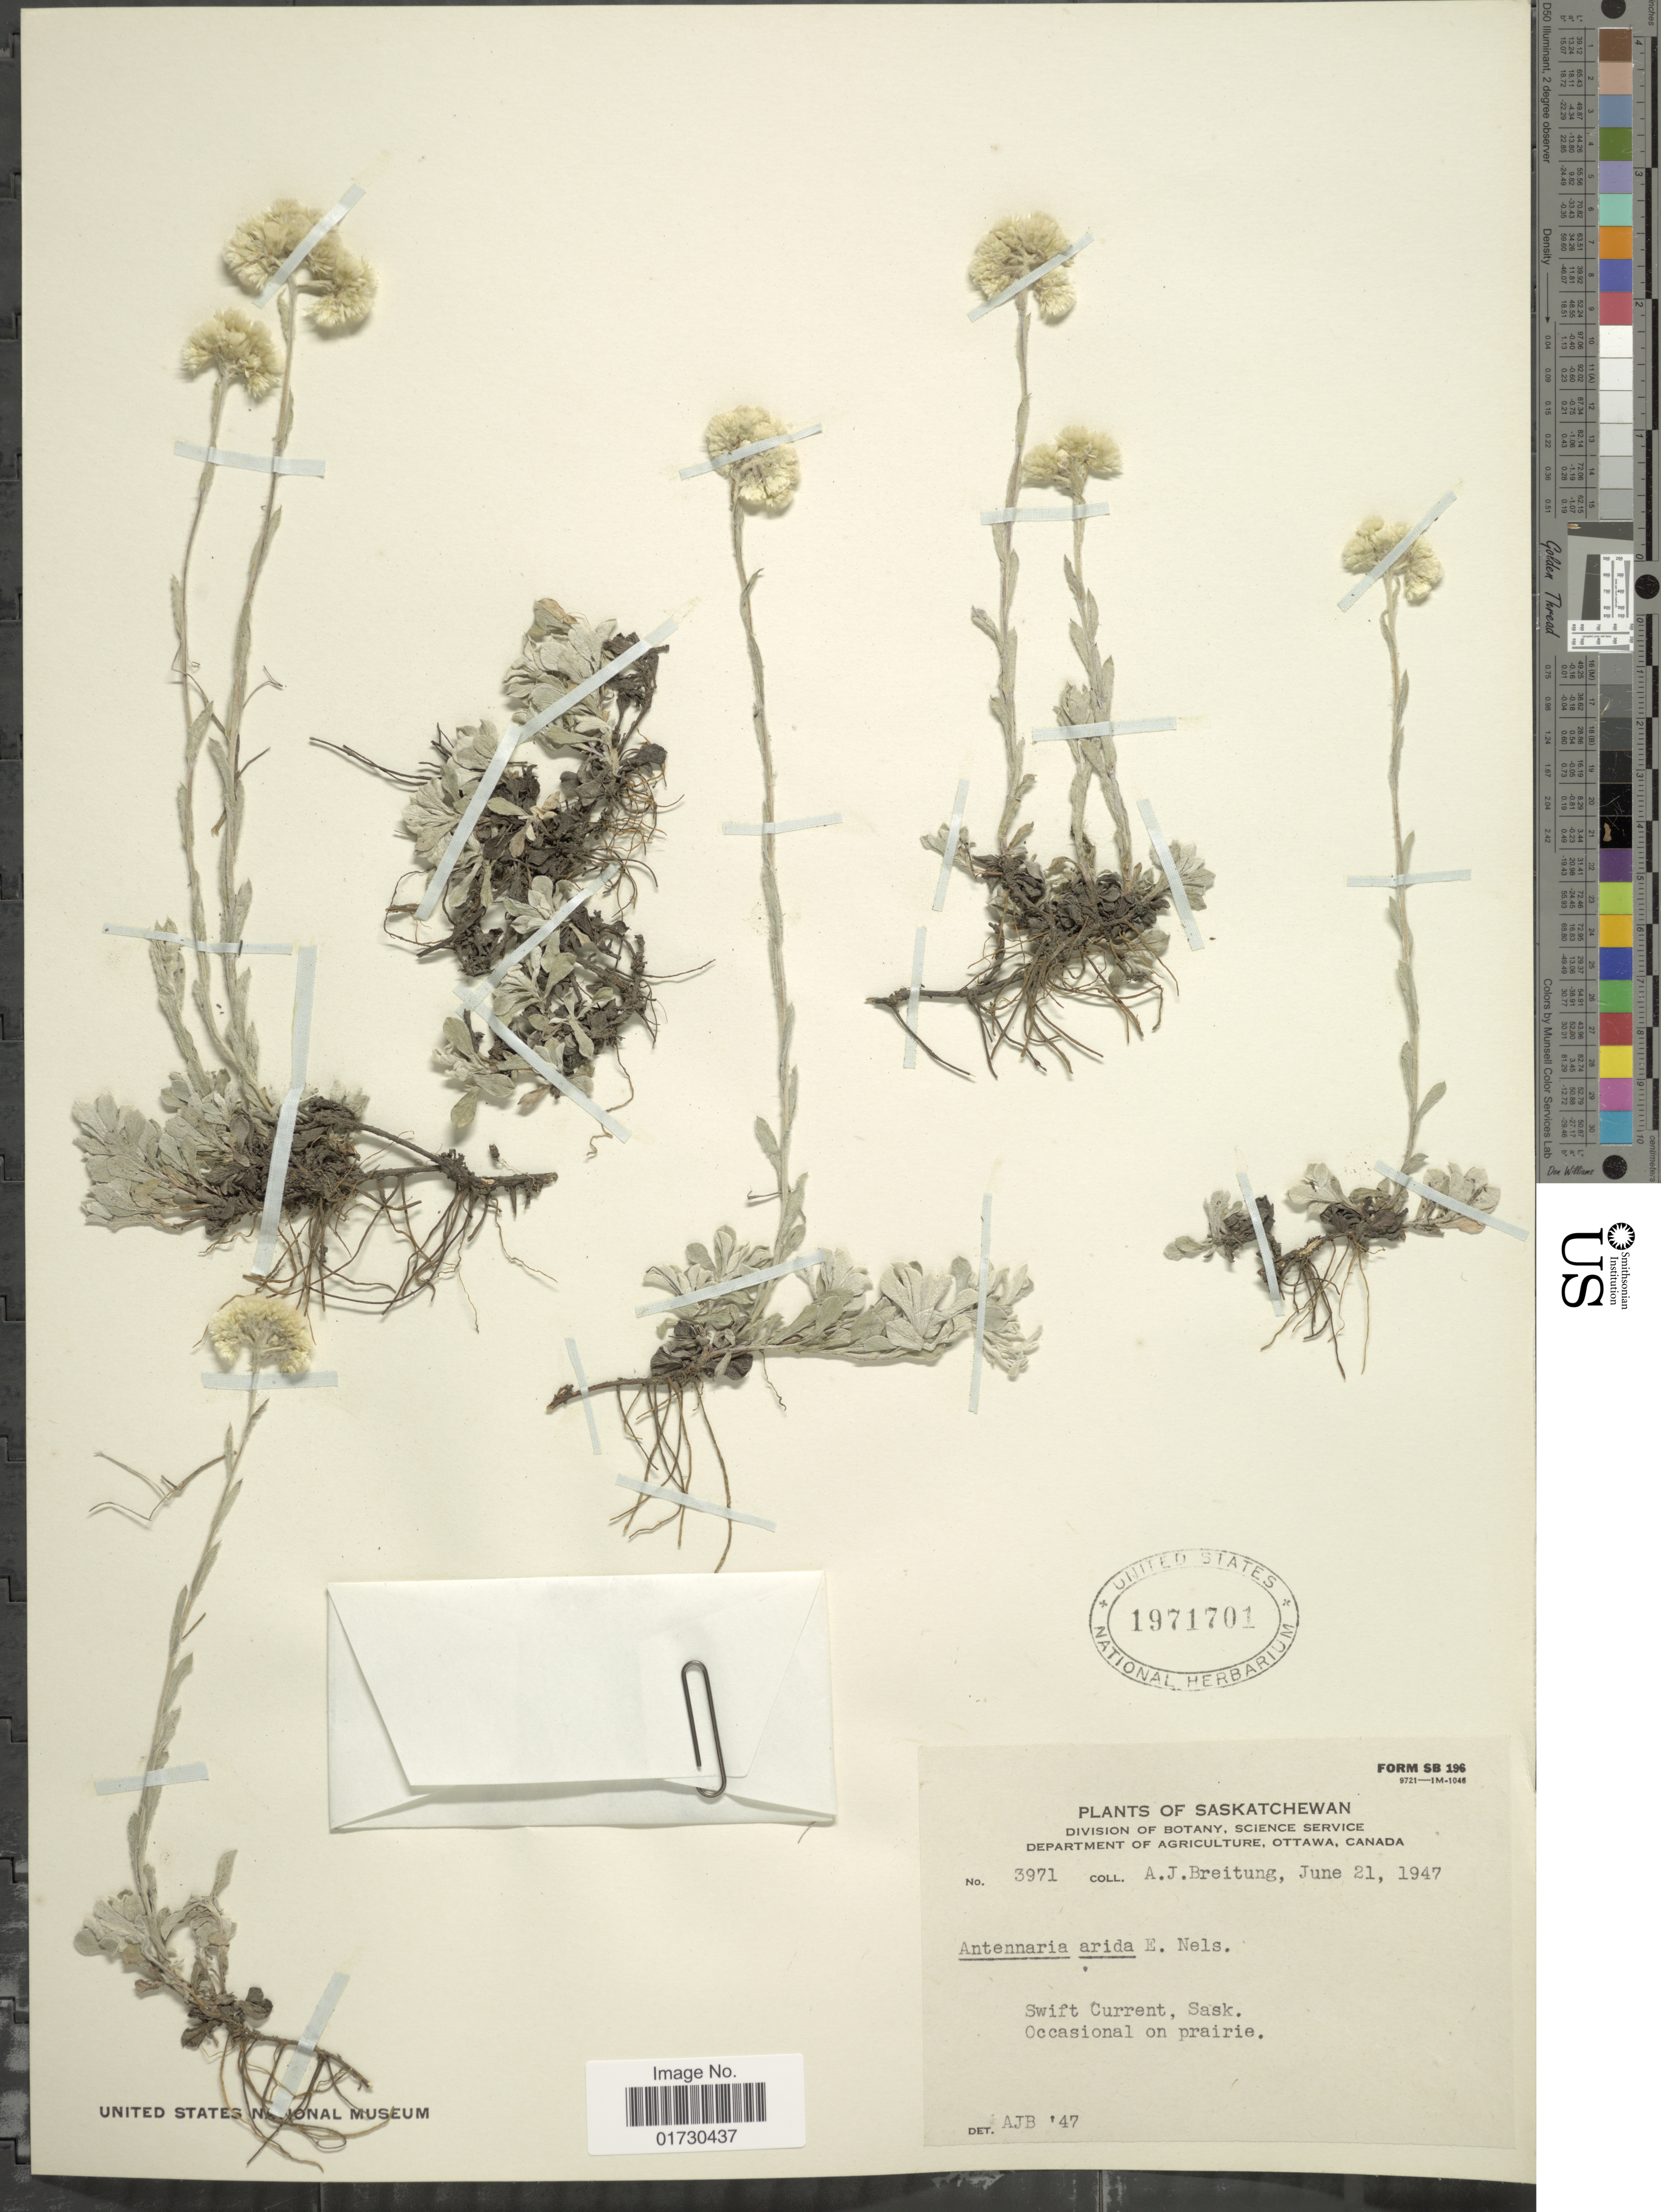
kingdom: Plantae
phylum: Tracheophyta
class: Magnoliopsida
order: Asterales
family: Asteraceae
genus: Antennaria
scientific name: Antennaria arida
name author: E.E. Nelson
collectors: A. Breitung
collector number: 3971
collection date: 1947-06-21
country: Canada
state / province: Saskatchewan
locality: Swift Current, Sask. Occasional on prairie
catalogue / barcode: US 1971701